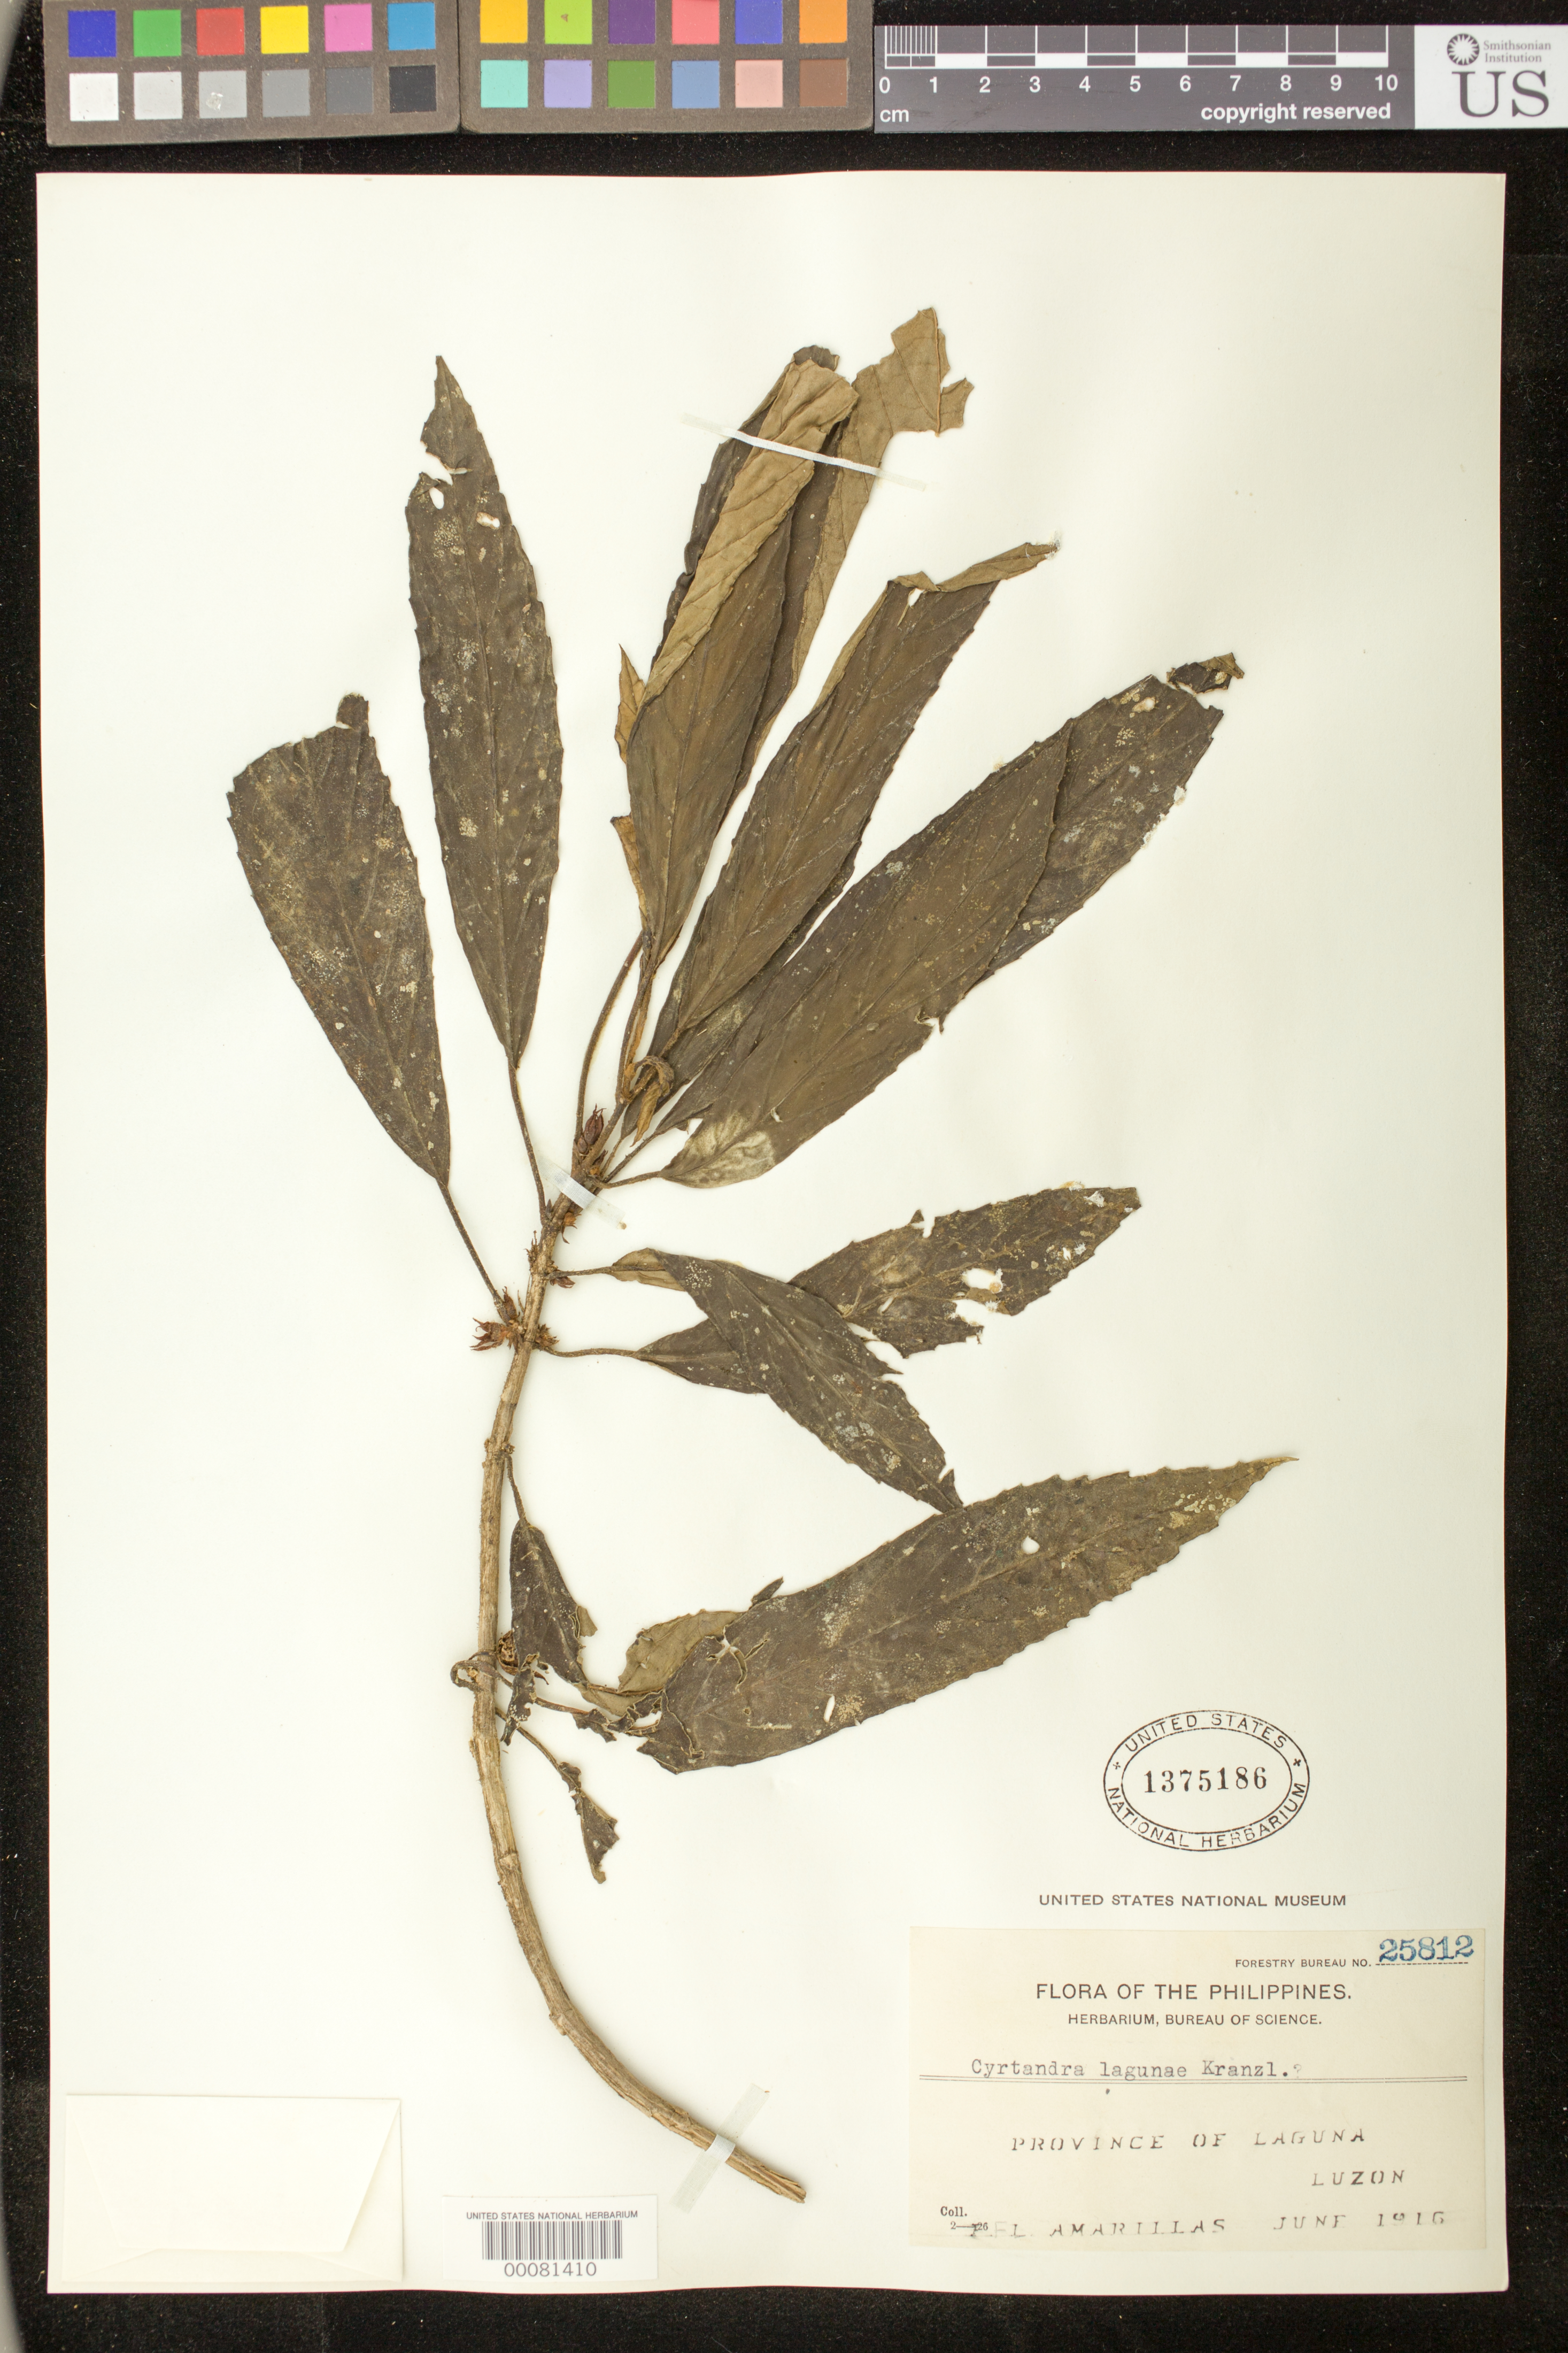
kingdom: Plantae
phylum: Tracheophyta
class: Magnoliopsida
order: Lamiales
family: Gesneriaceae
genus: Cyrtandra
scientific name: Cyrtandra lagunae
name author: Kraenzl.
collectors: F. Amarillas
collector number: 25812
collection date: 1916-06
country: Philippines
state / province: Calabarzon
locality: Province of Laguna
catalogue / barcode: US 1375186